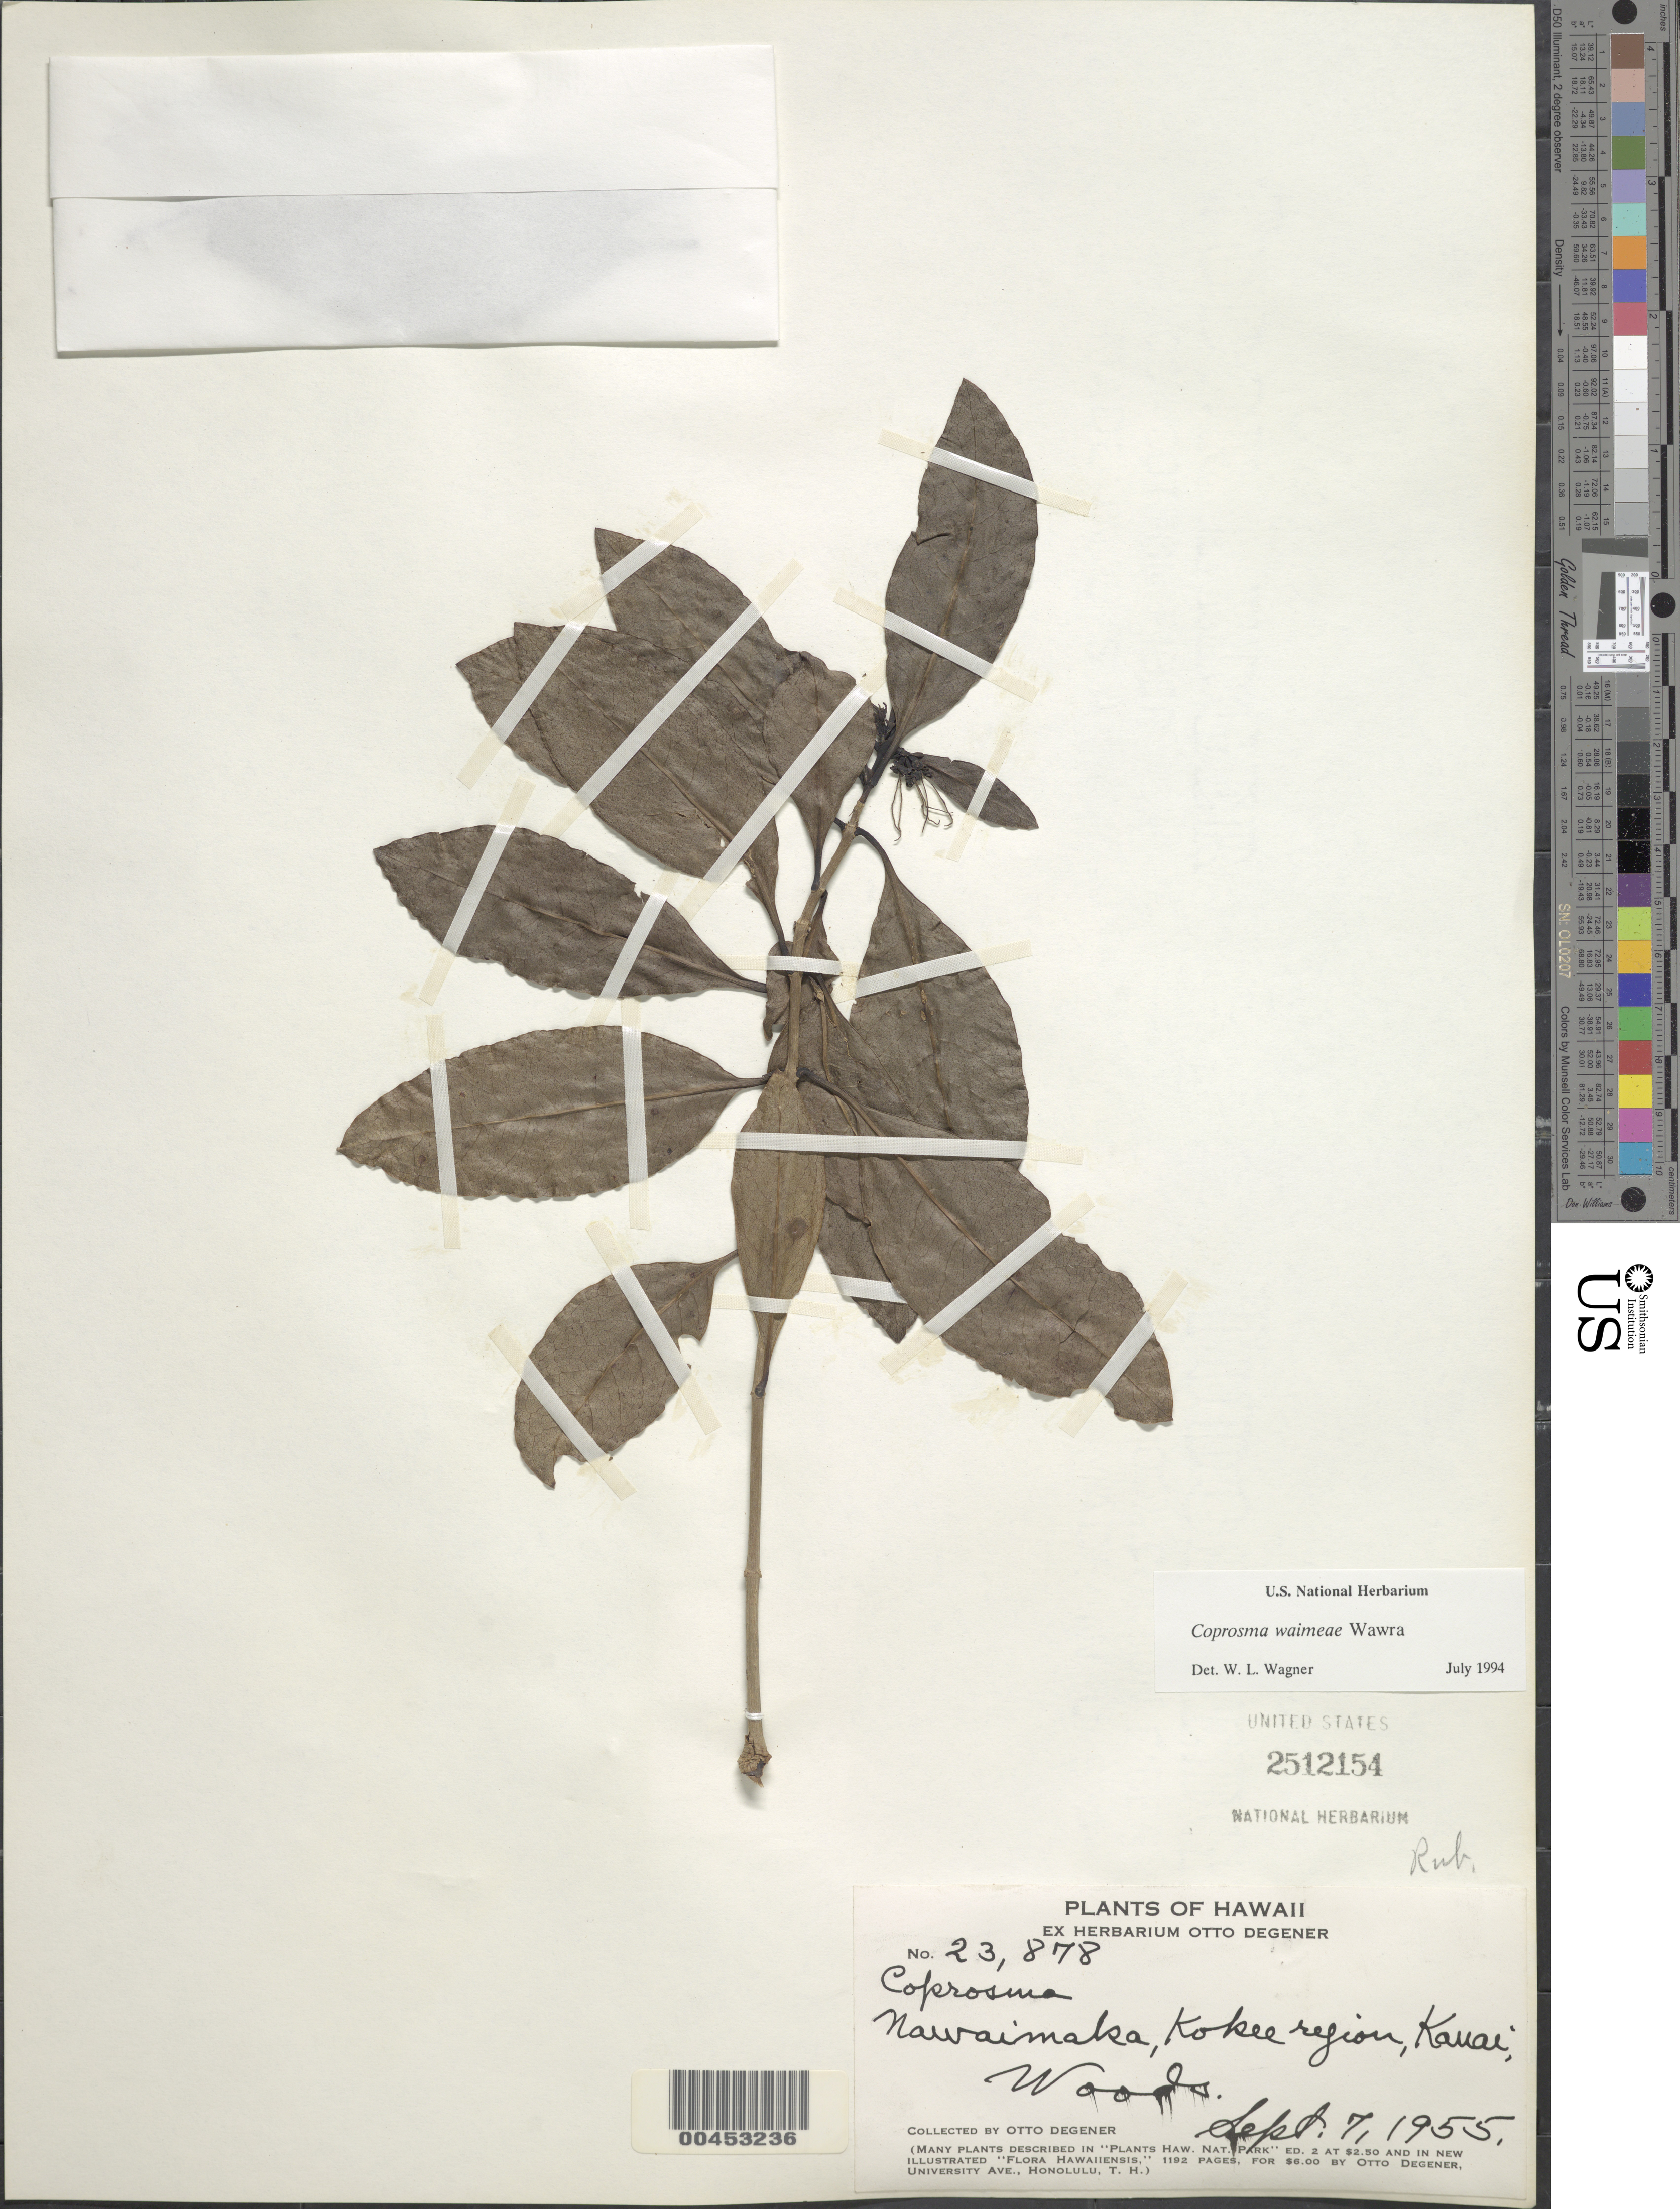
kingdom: Plantae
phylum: Tracheophyta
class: Magnoliopsida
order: Gentianales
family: Rubiaceae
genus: Coprosma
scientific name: Coprosma waimeae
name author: Wawra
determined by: Wagner, W. L., (BOT), Smithsonian Institution - National Museum of Natural History (UNITED STATES)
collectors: O. Degener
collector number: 23878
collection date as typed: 7 Sep 1955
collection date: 1955-09-07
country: United States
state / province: Hawaii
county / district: Kauai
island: Kaua'i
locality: Nawaimaka, Kokee region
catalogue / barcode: US 2512154